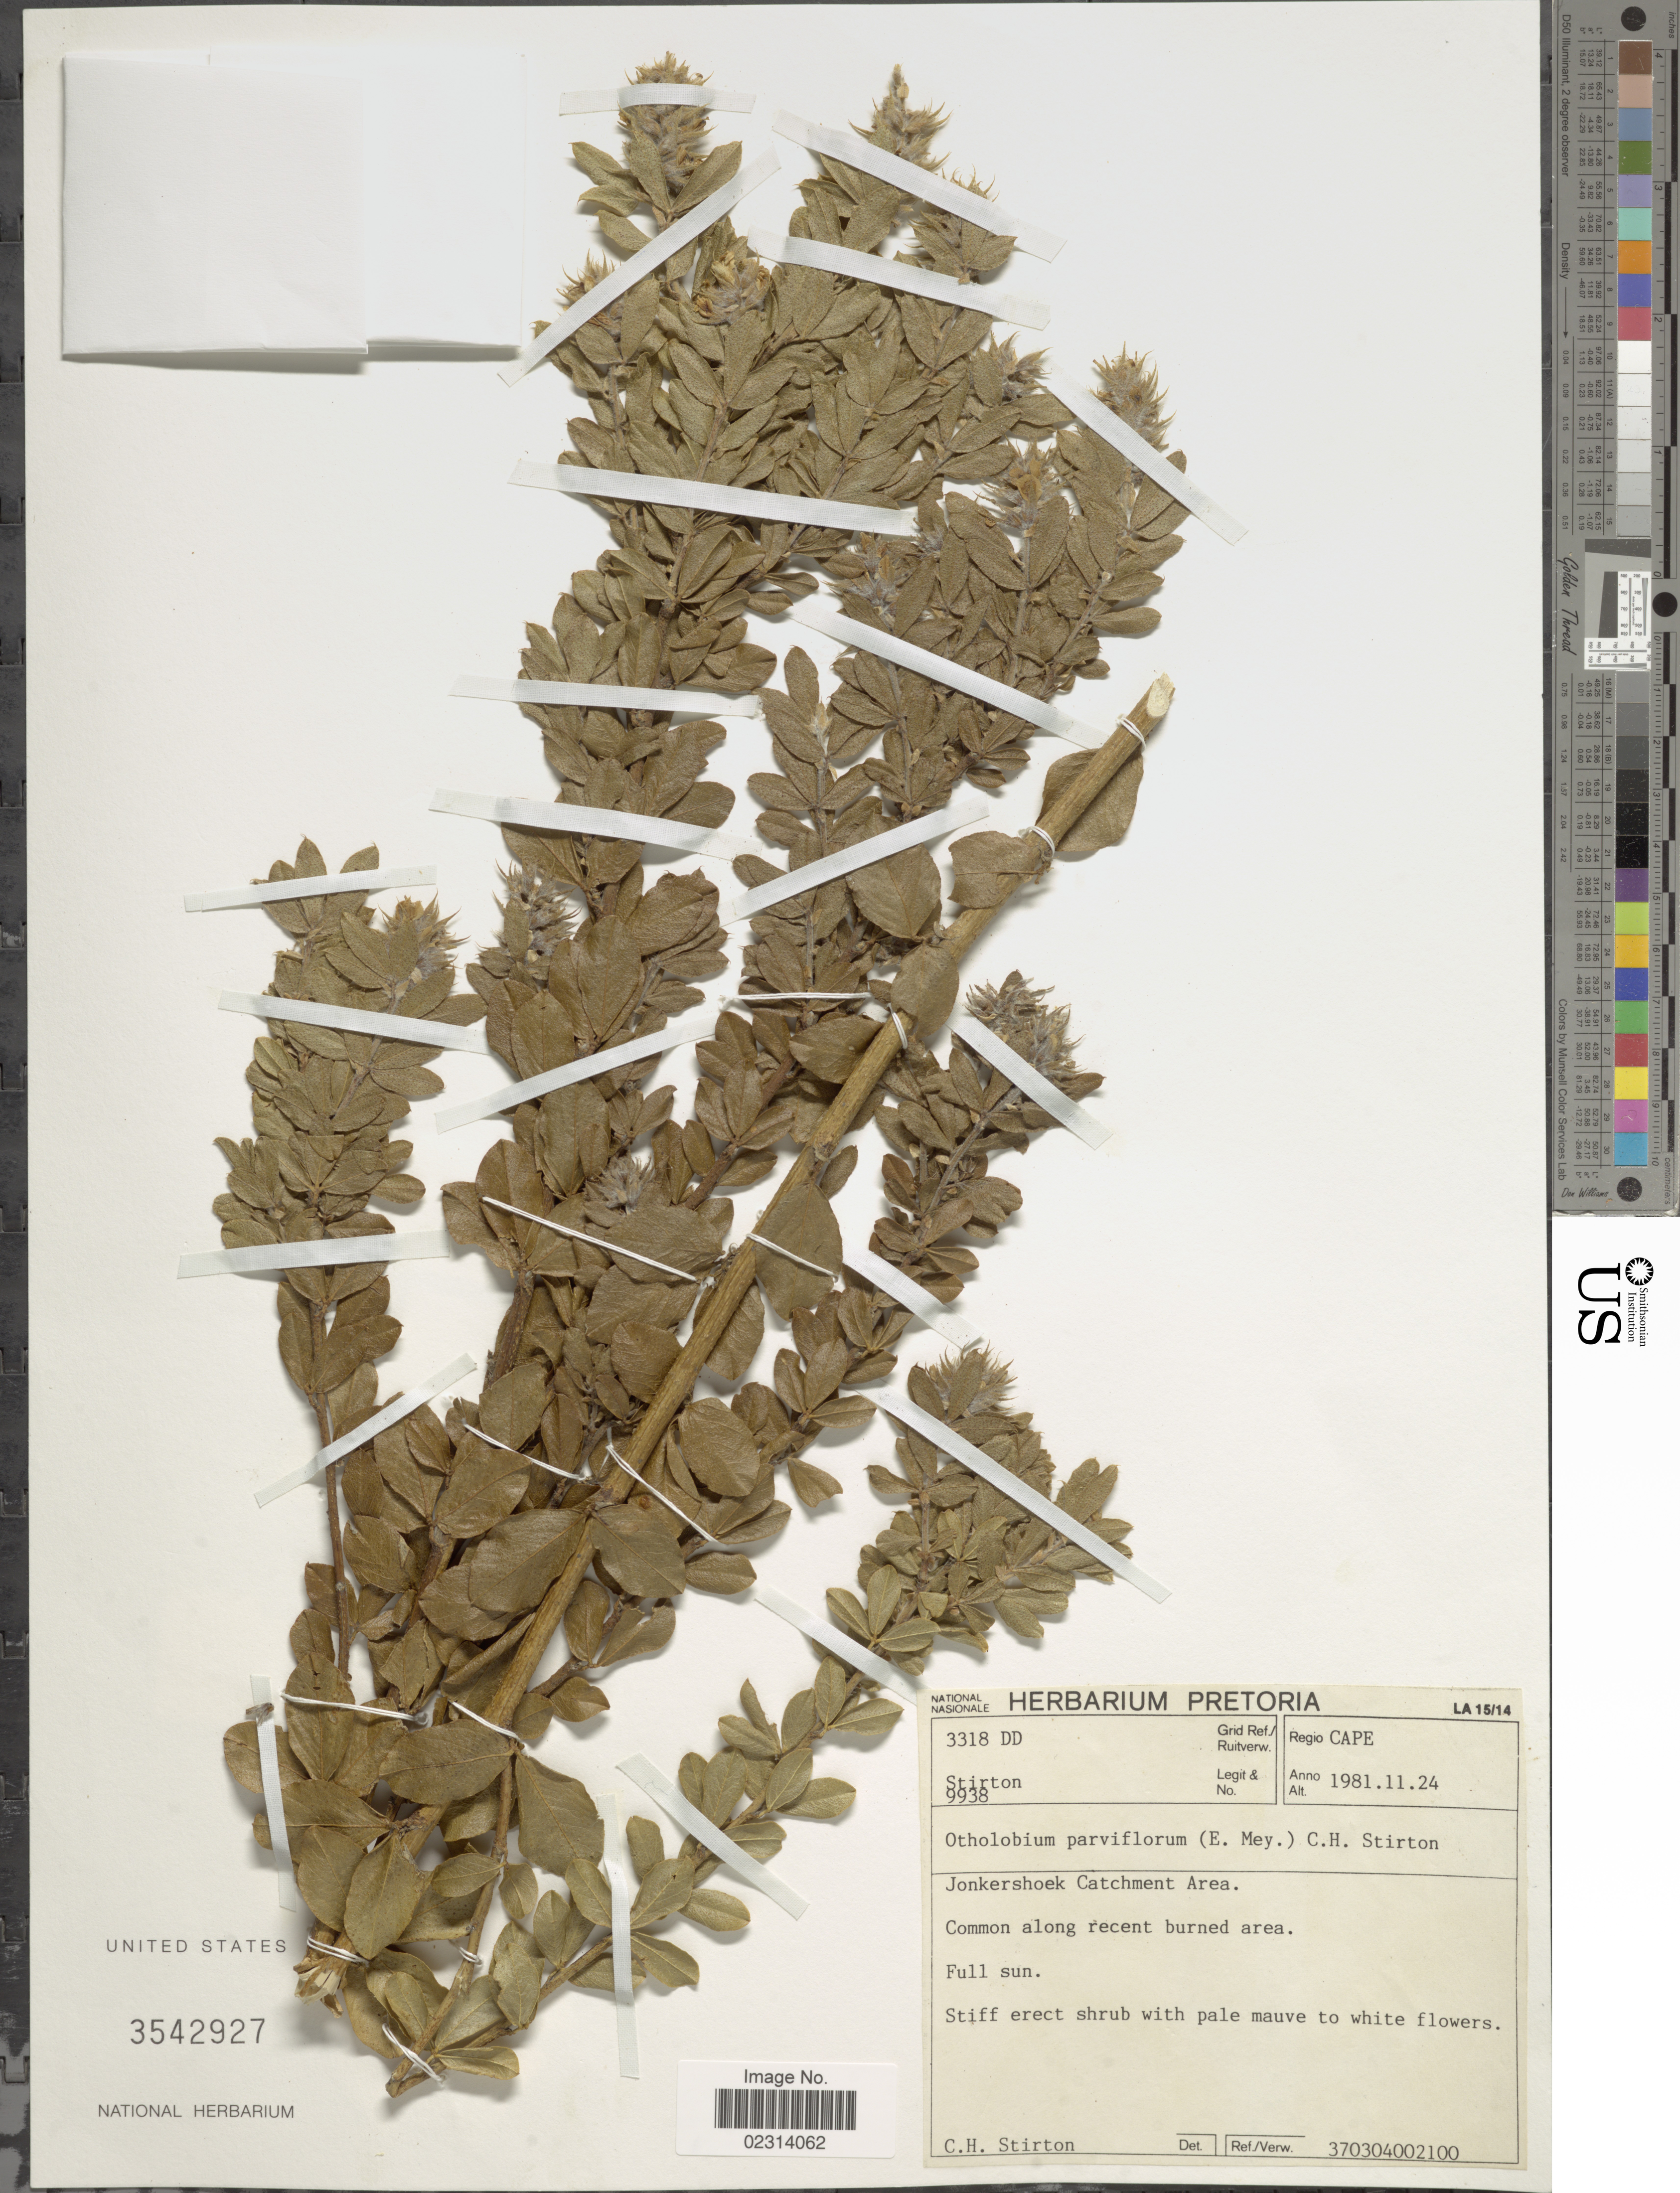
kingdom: Plantae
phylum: Tracheophyta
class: Magnoliopsida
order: Fabales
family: Fabaceae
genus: Otholobium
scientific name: Otholobium parviflorum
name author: (E. Mey.) C.H. Stirt.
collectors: C. H. Stirton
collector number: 9938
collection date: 1981-11-24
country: South Africa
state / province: Western Cape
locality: Regio Cape, 3318 DD Grid Ref./ Ruitverw. Jonkershoek Catchment Area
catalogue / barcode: US 3542927